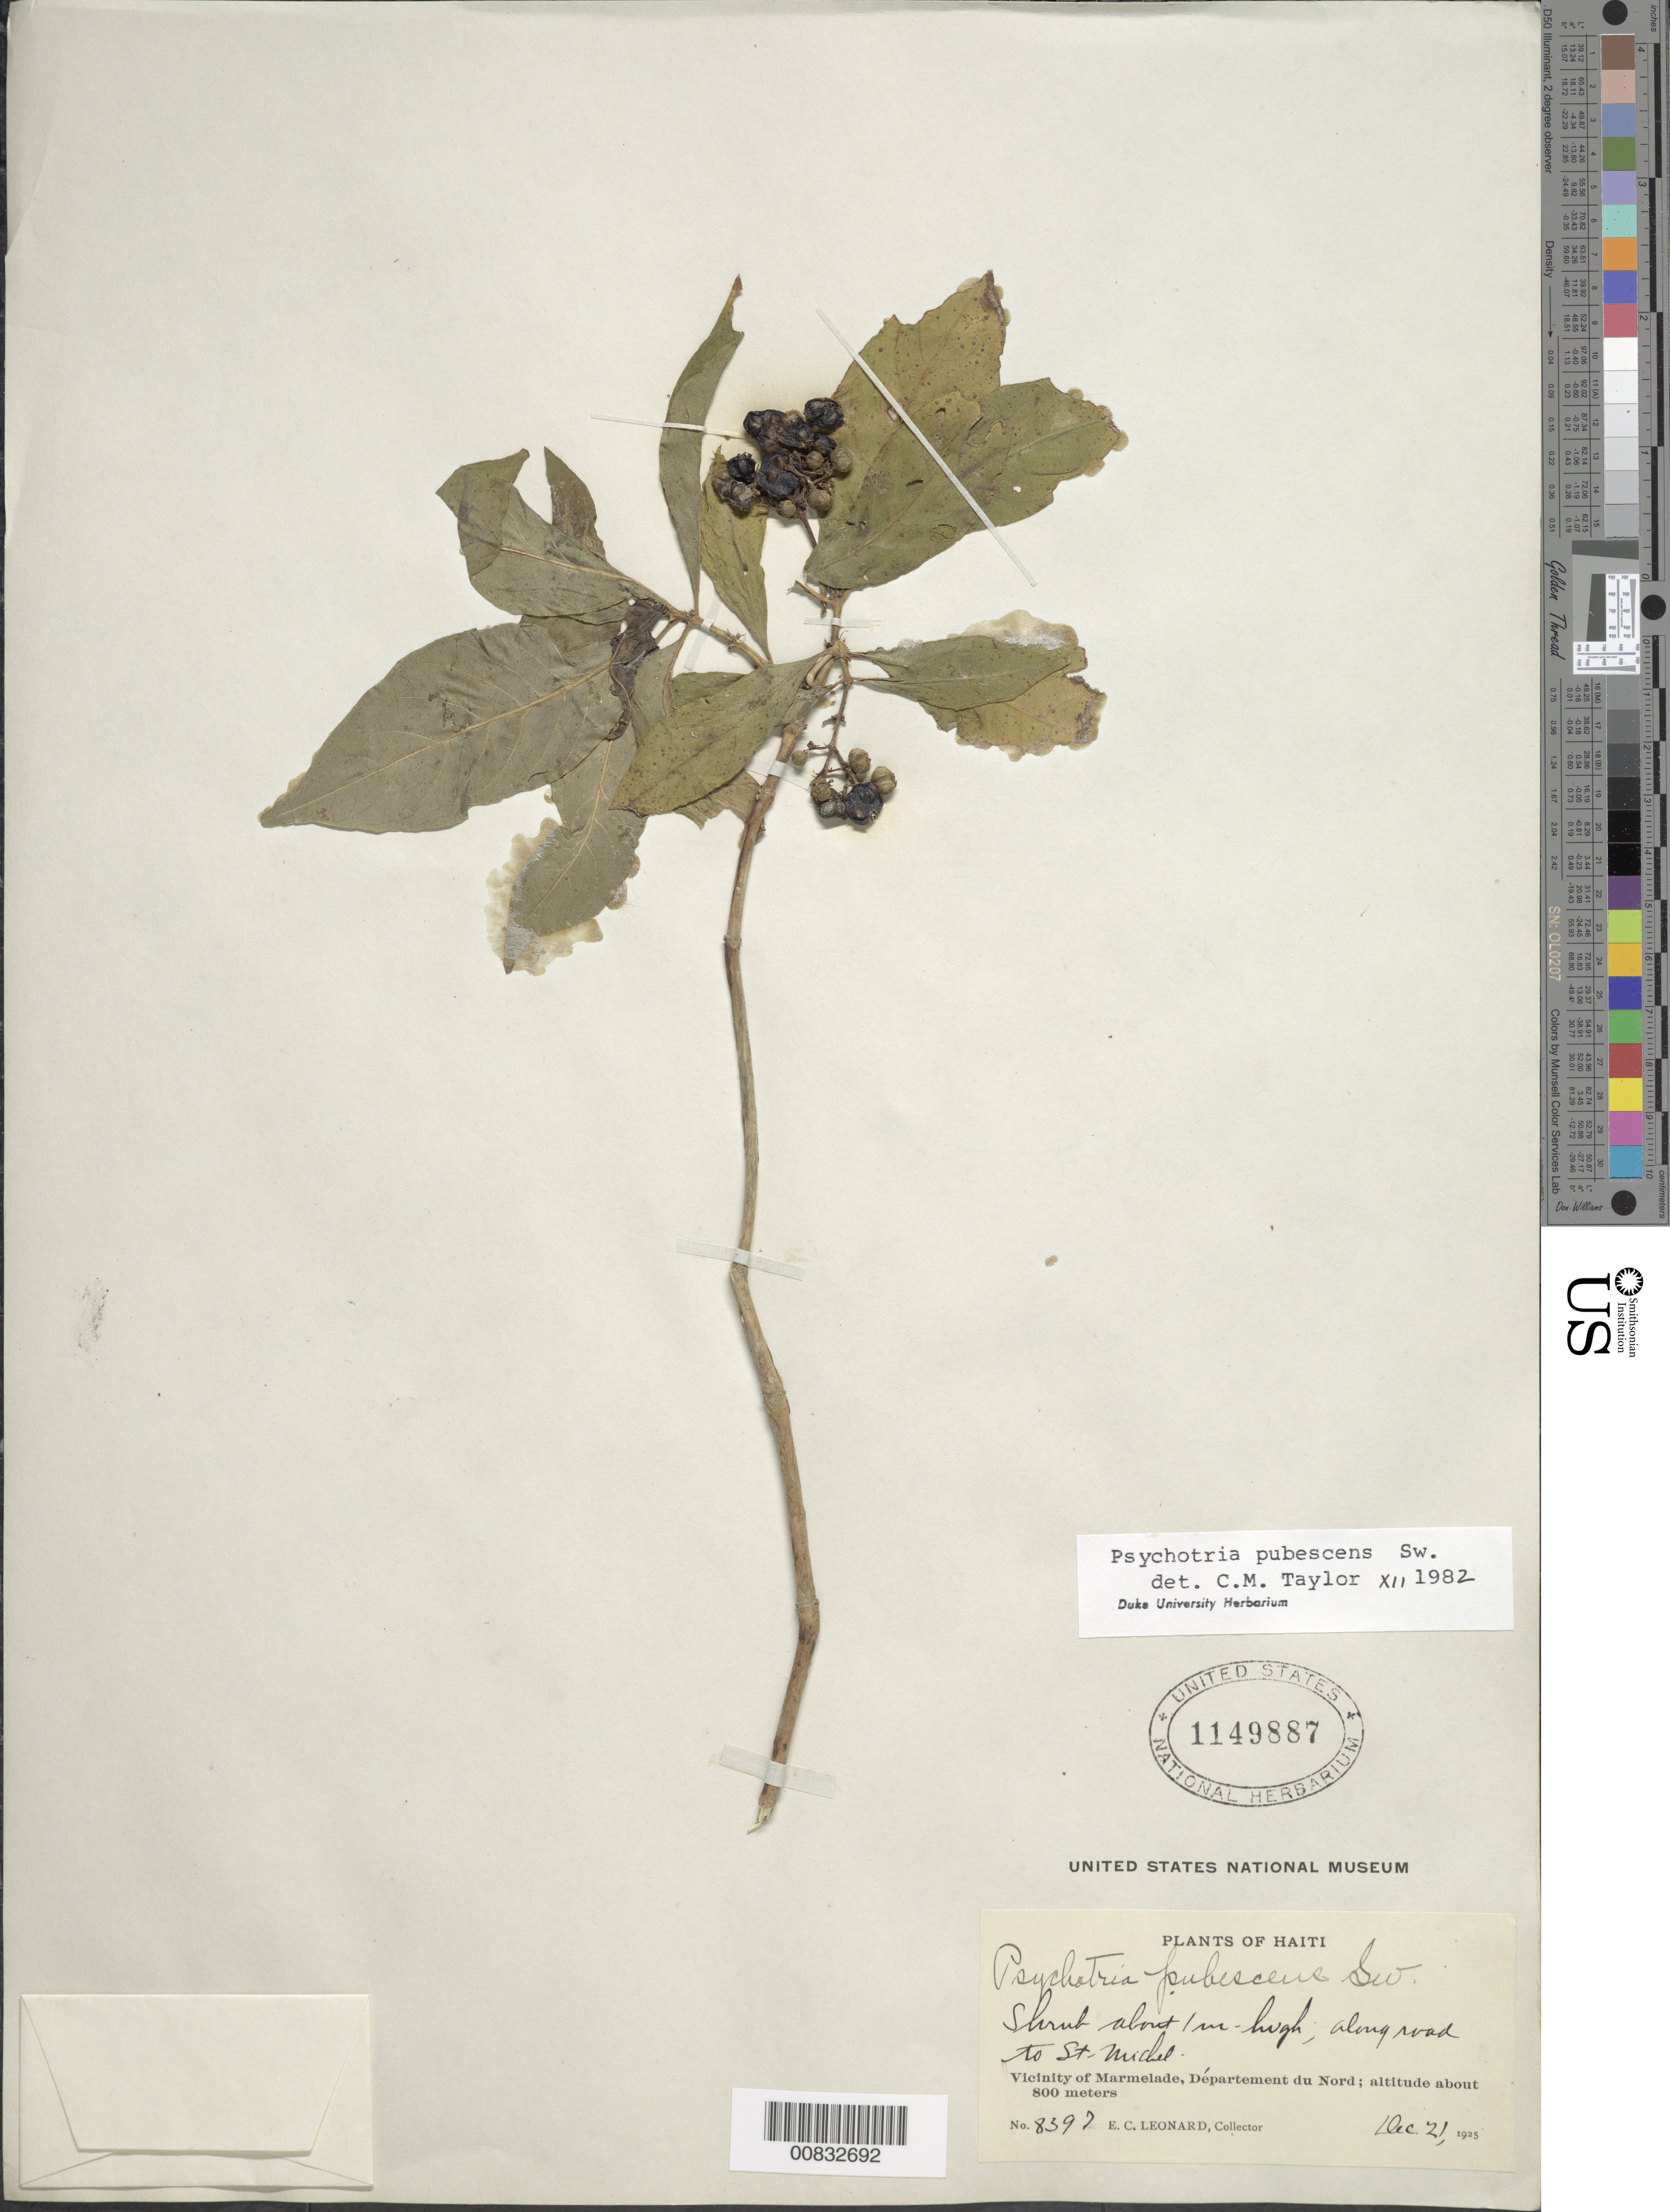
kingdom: Plantae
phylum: Tracheophyta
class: Magnoliopsida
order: Gentianales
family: Rubiaceae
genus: Psychotria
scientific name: Psychotria pubescens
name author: Sw.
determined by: Taylor, Charlotte M.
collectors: E. C. Leonard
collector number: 8397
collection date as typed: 21 Dec 1925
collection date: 1925-12-21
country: Haiti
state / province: Nord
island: Hispaniola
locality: Vicinity of Marmelade, along road to St. Michel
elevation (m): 800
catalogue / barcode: US 1149887